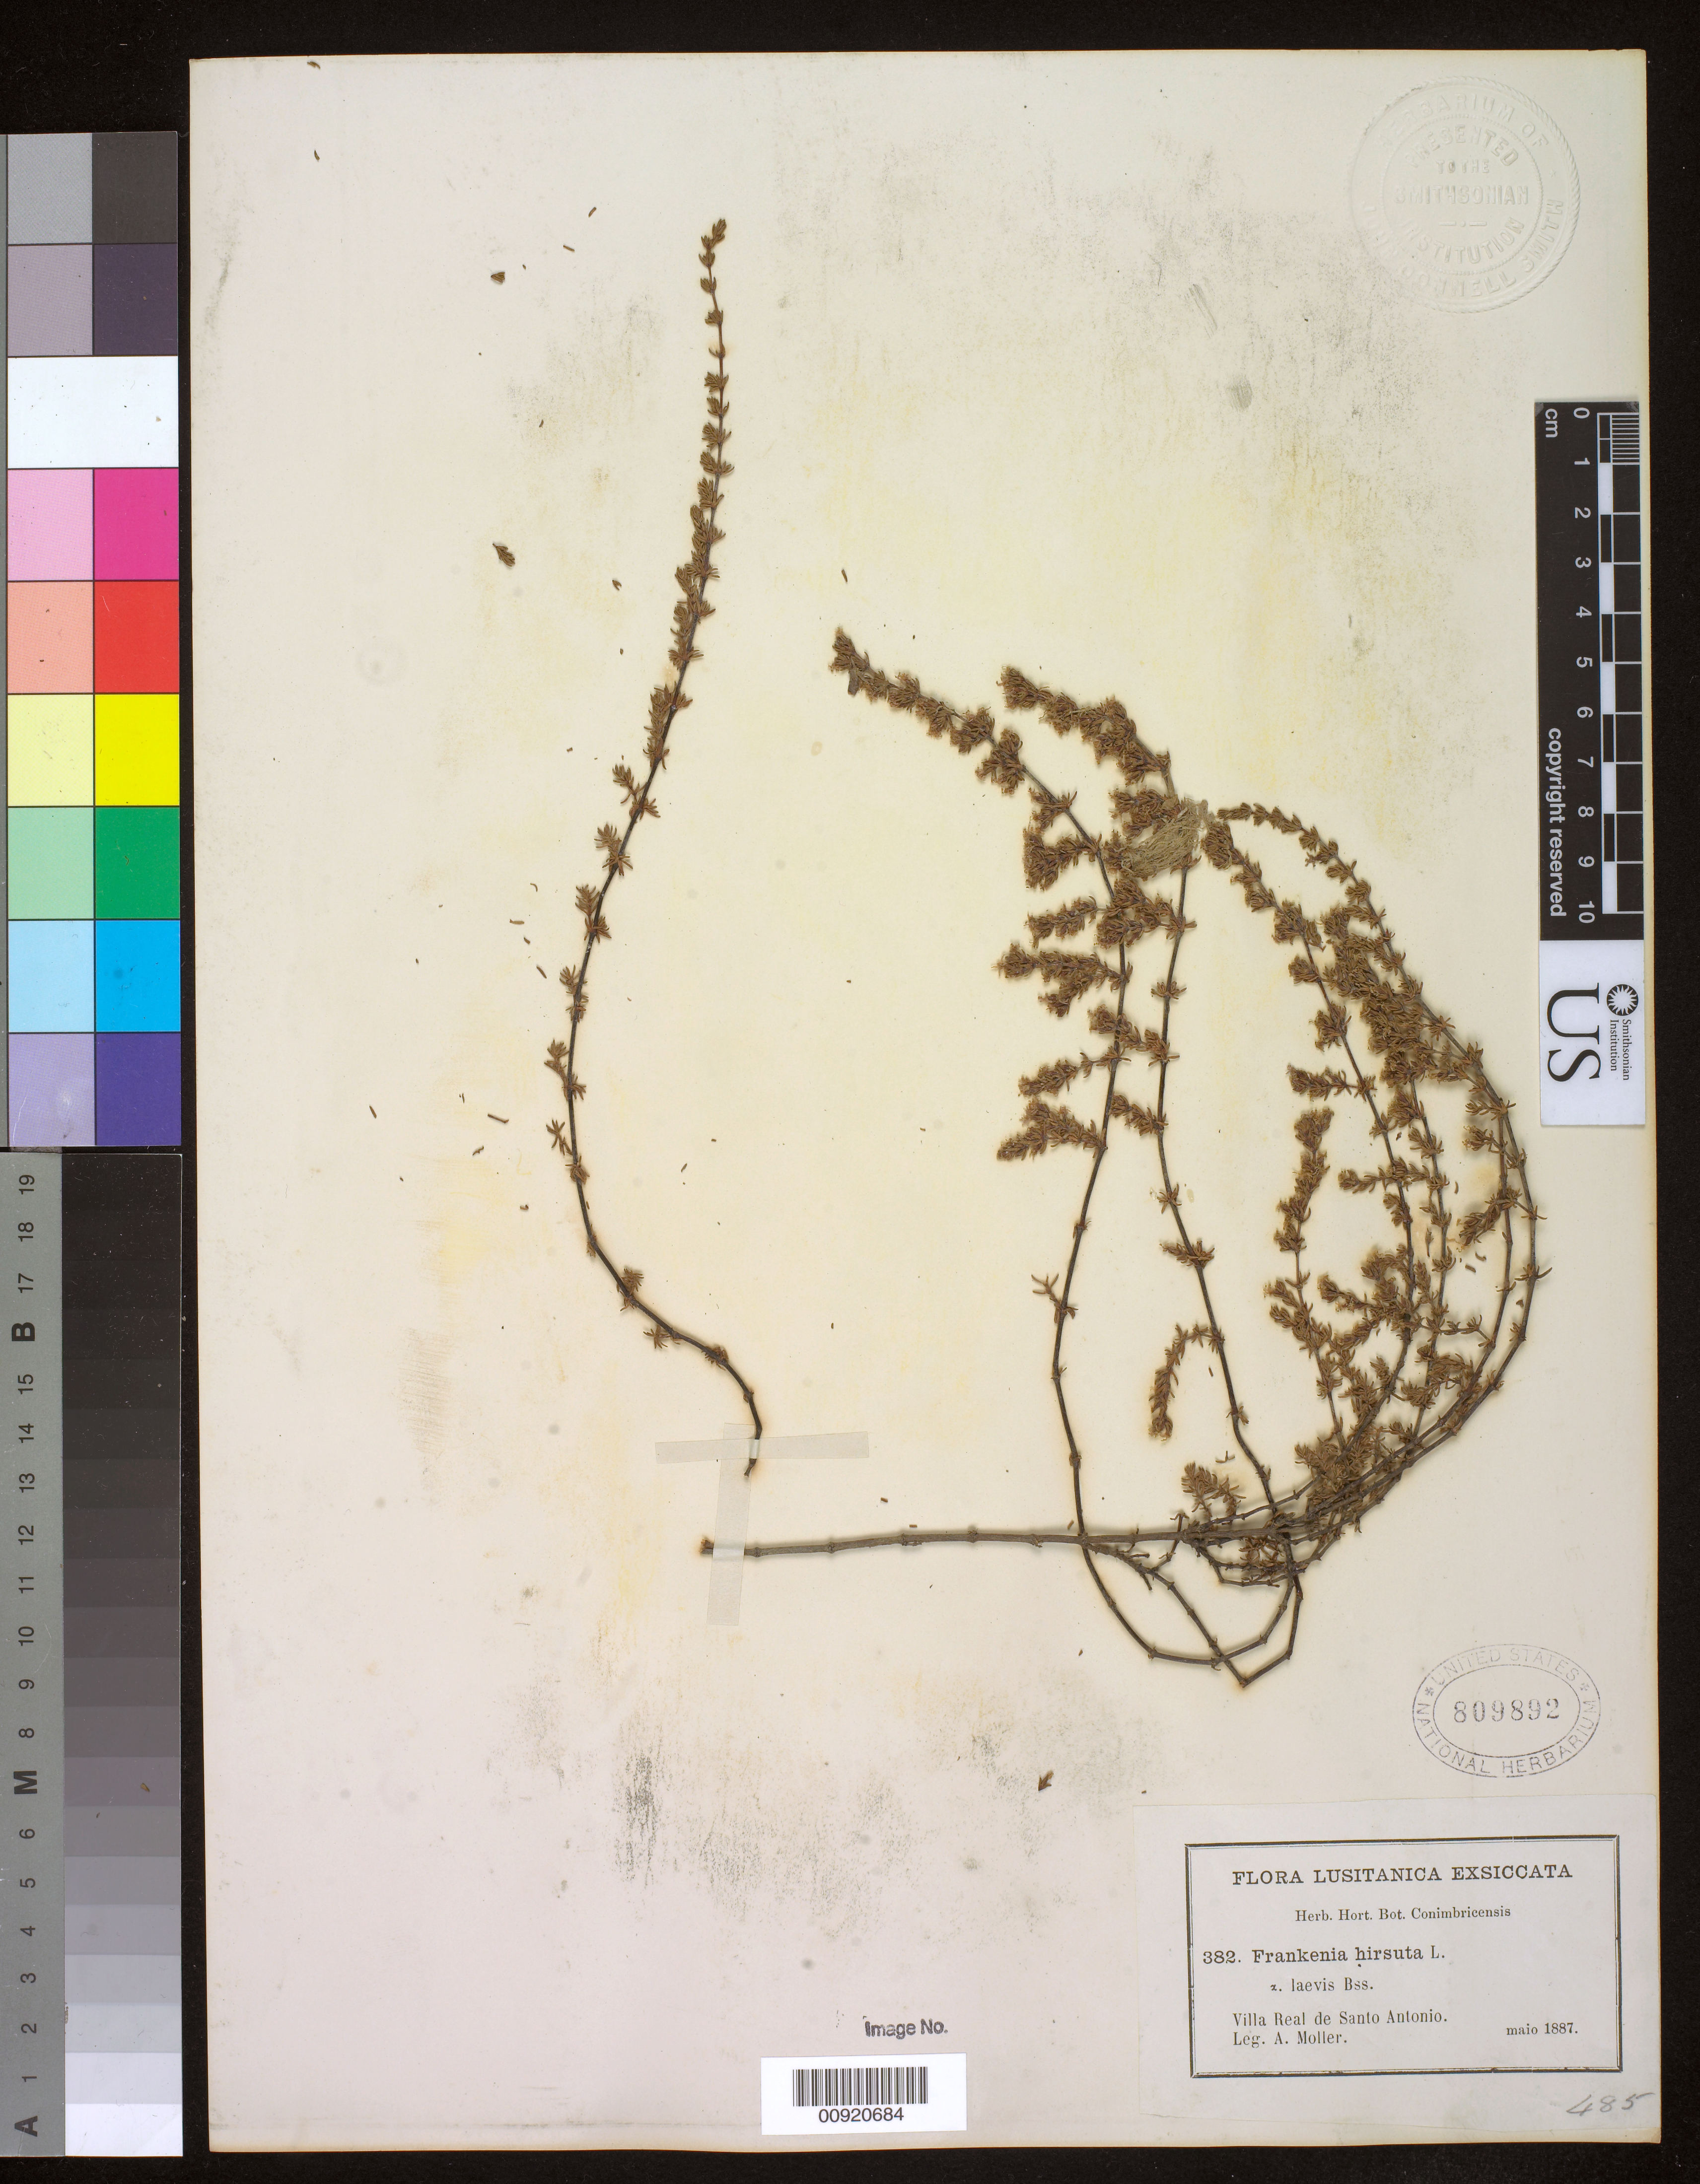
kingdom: Plantae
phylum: Tracheophyta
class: Magnoliopsida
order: Caryophyllales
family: Frankeniaceae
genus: Frankenia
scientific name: Frankenia hirsuta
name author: L.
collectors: A. Moller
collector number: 382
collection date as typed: May 1887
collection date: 1887-05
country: Portugal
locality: Villa Real de Santo Antonio.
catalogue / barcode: US 809892